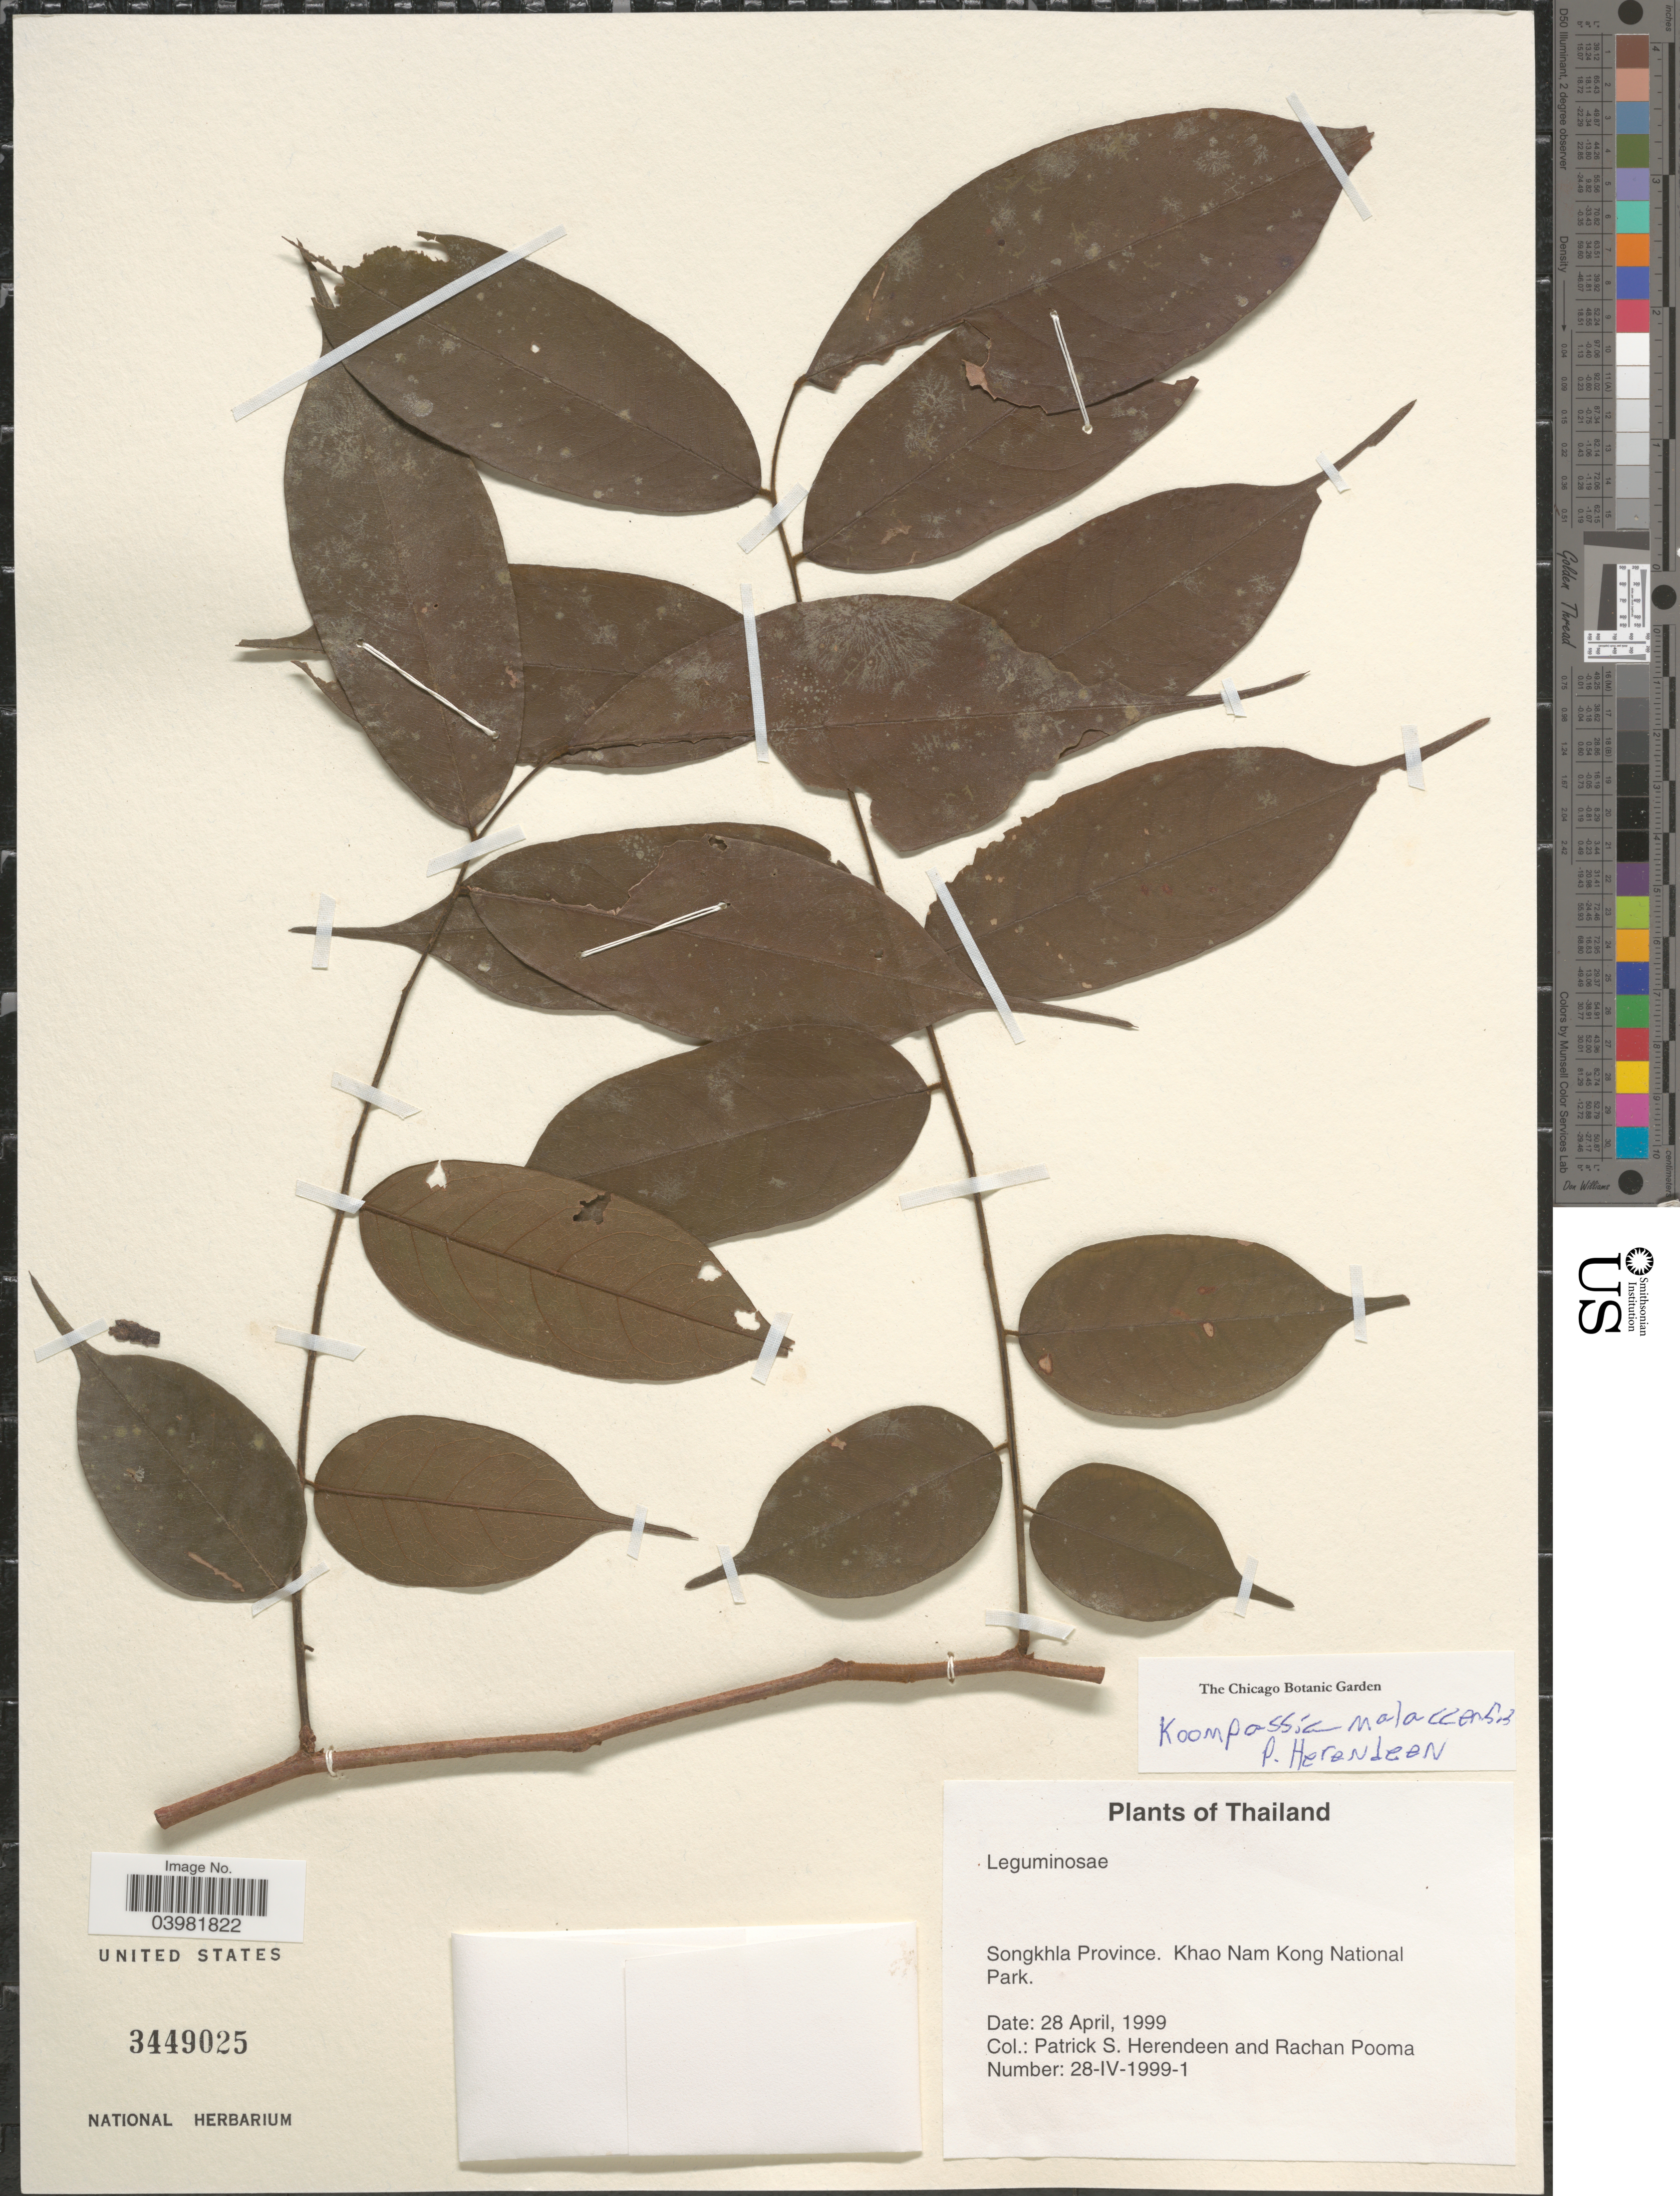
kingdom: Plantae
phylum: Tracheophyta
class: Magnoliopsida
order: Fabales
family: Fabaceae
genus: Koompassia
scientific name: Koompassia malaccensis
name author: Maingay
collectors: P. S. Herendeen & R. Pooma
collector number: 28-IV-1999-1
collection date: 1999-04-28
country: Thailand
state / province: Songkhla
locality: Khao Nam Kong National Park.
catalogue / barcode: US 3449025